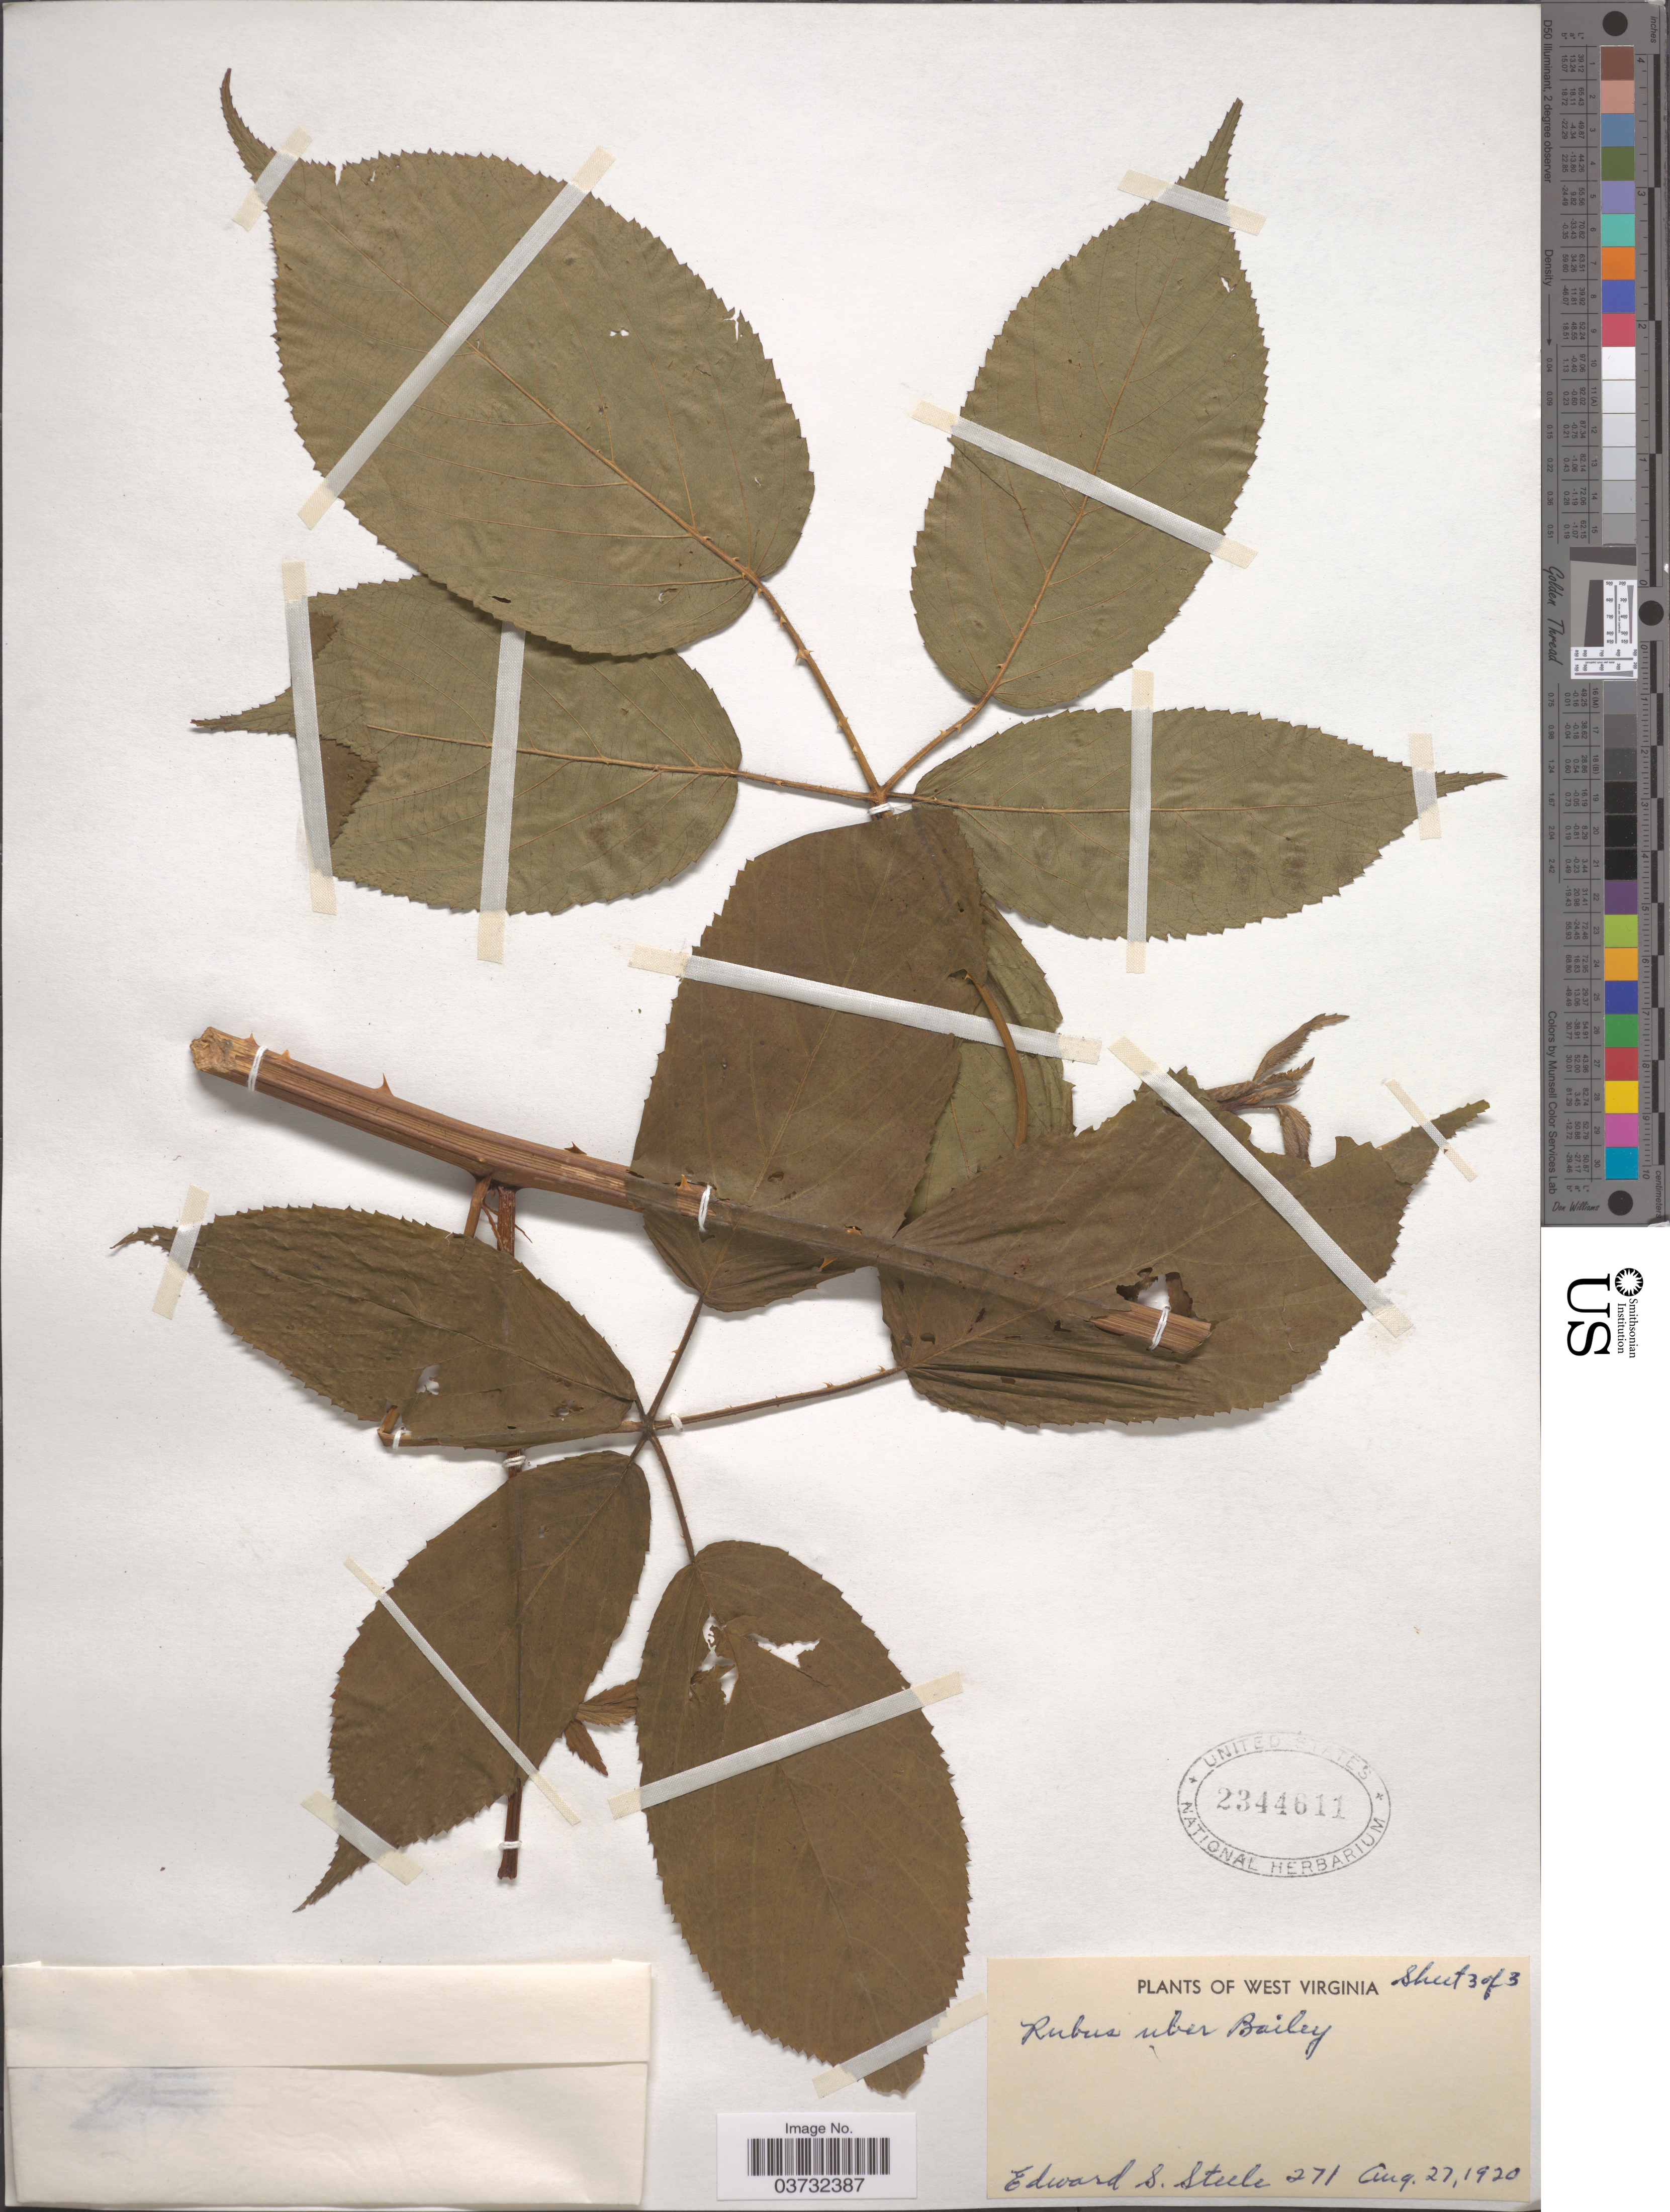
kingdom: Plantae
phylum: Tracheophyta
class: Magnoliopsida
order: Rosales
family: Rosaceae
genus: Rubus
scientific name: Rubus uber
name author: L.H. Bailey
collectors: E. Steele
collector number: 271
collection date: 1920-08-27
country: United States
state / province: West Virginia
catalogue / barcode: US 2344611